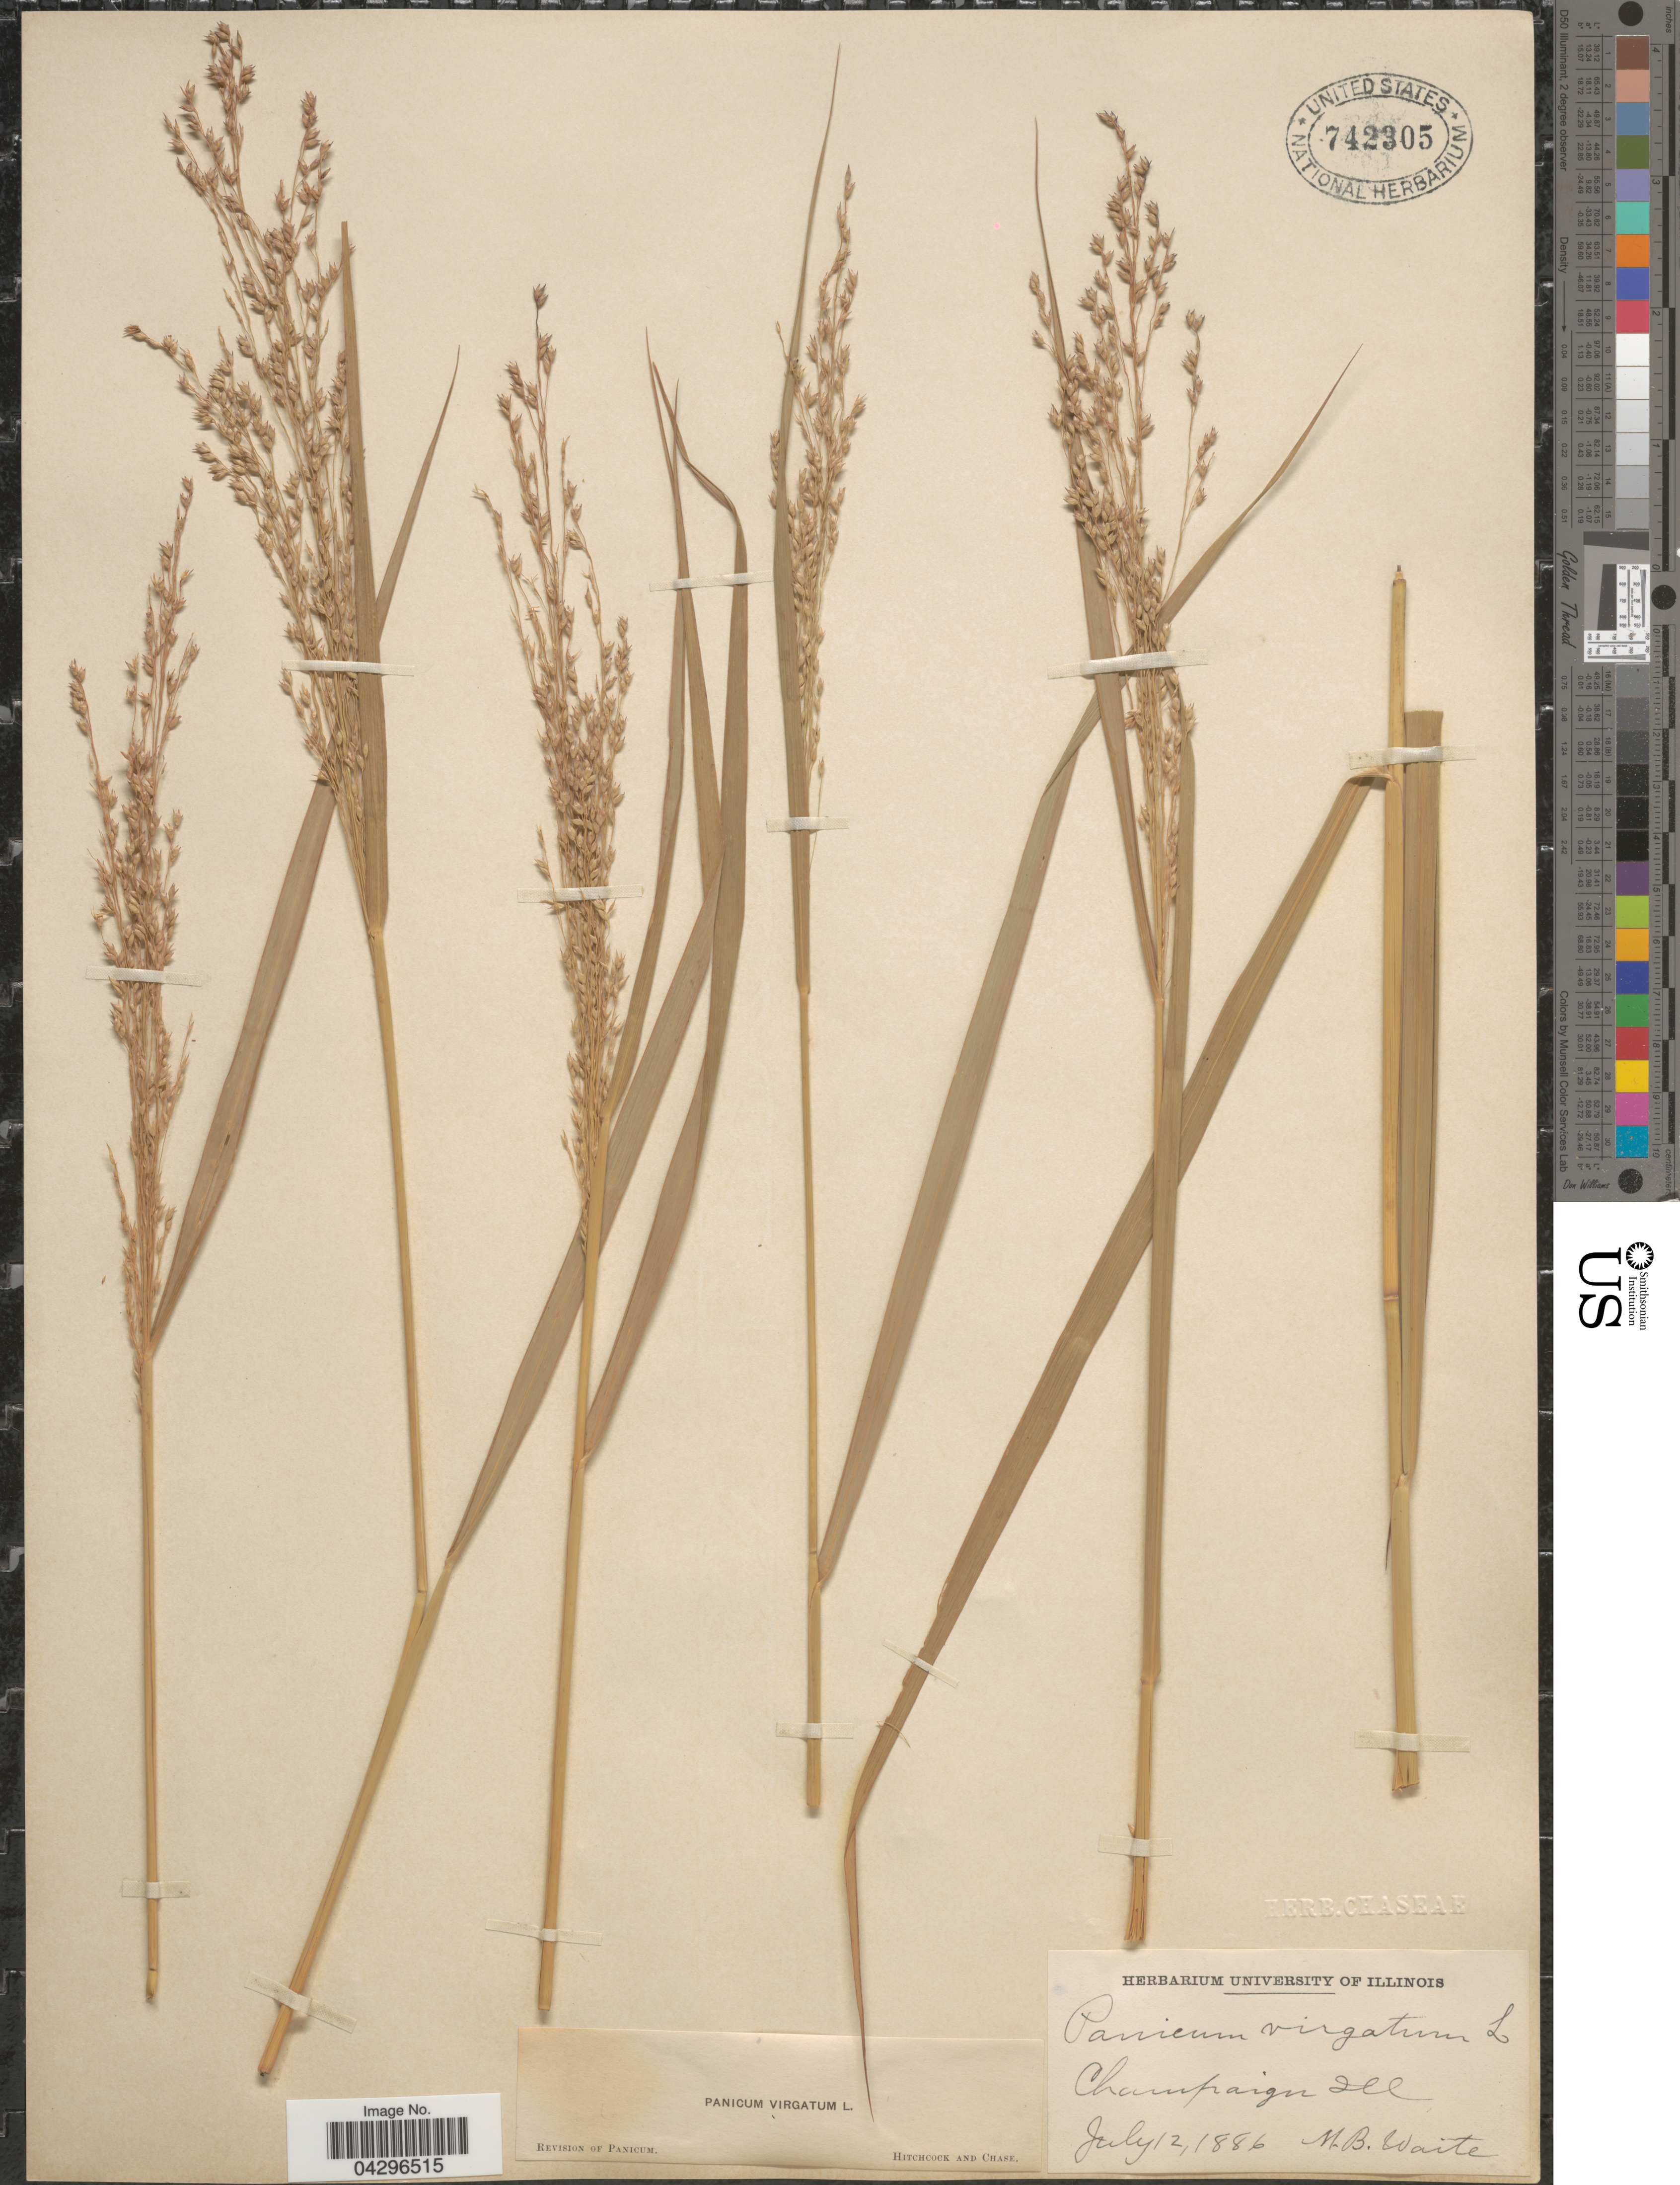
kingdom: Plantae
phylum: Tracheophyta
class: Liliopsida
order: Poales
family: Poaceae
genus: Panicum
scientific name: Panicum virgatum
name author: L.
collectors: M. B. Waite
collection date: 1886-07-12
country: United States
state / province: Illinois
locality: Champaign.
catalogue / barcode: US 742305